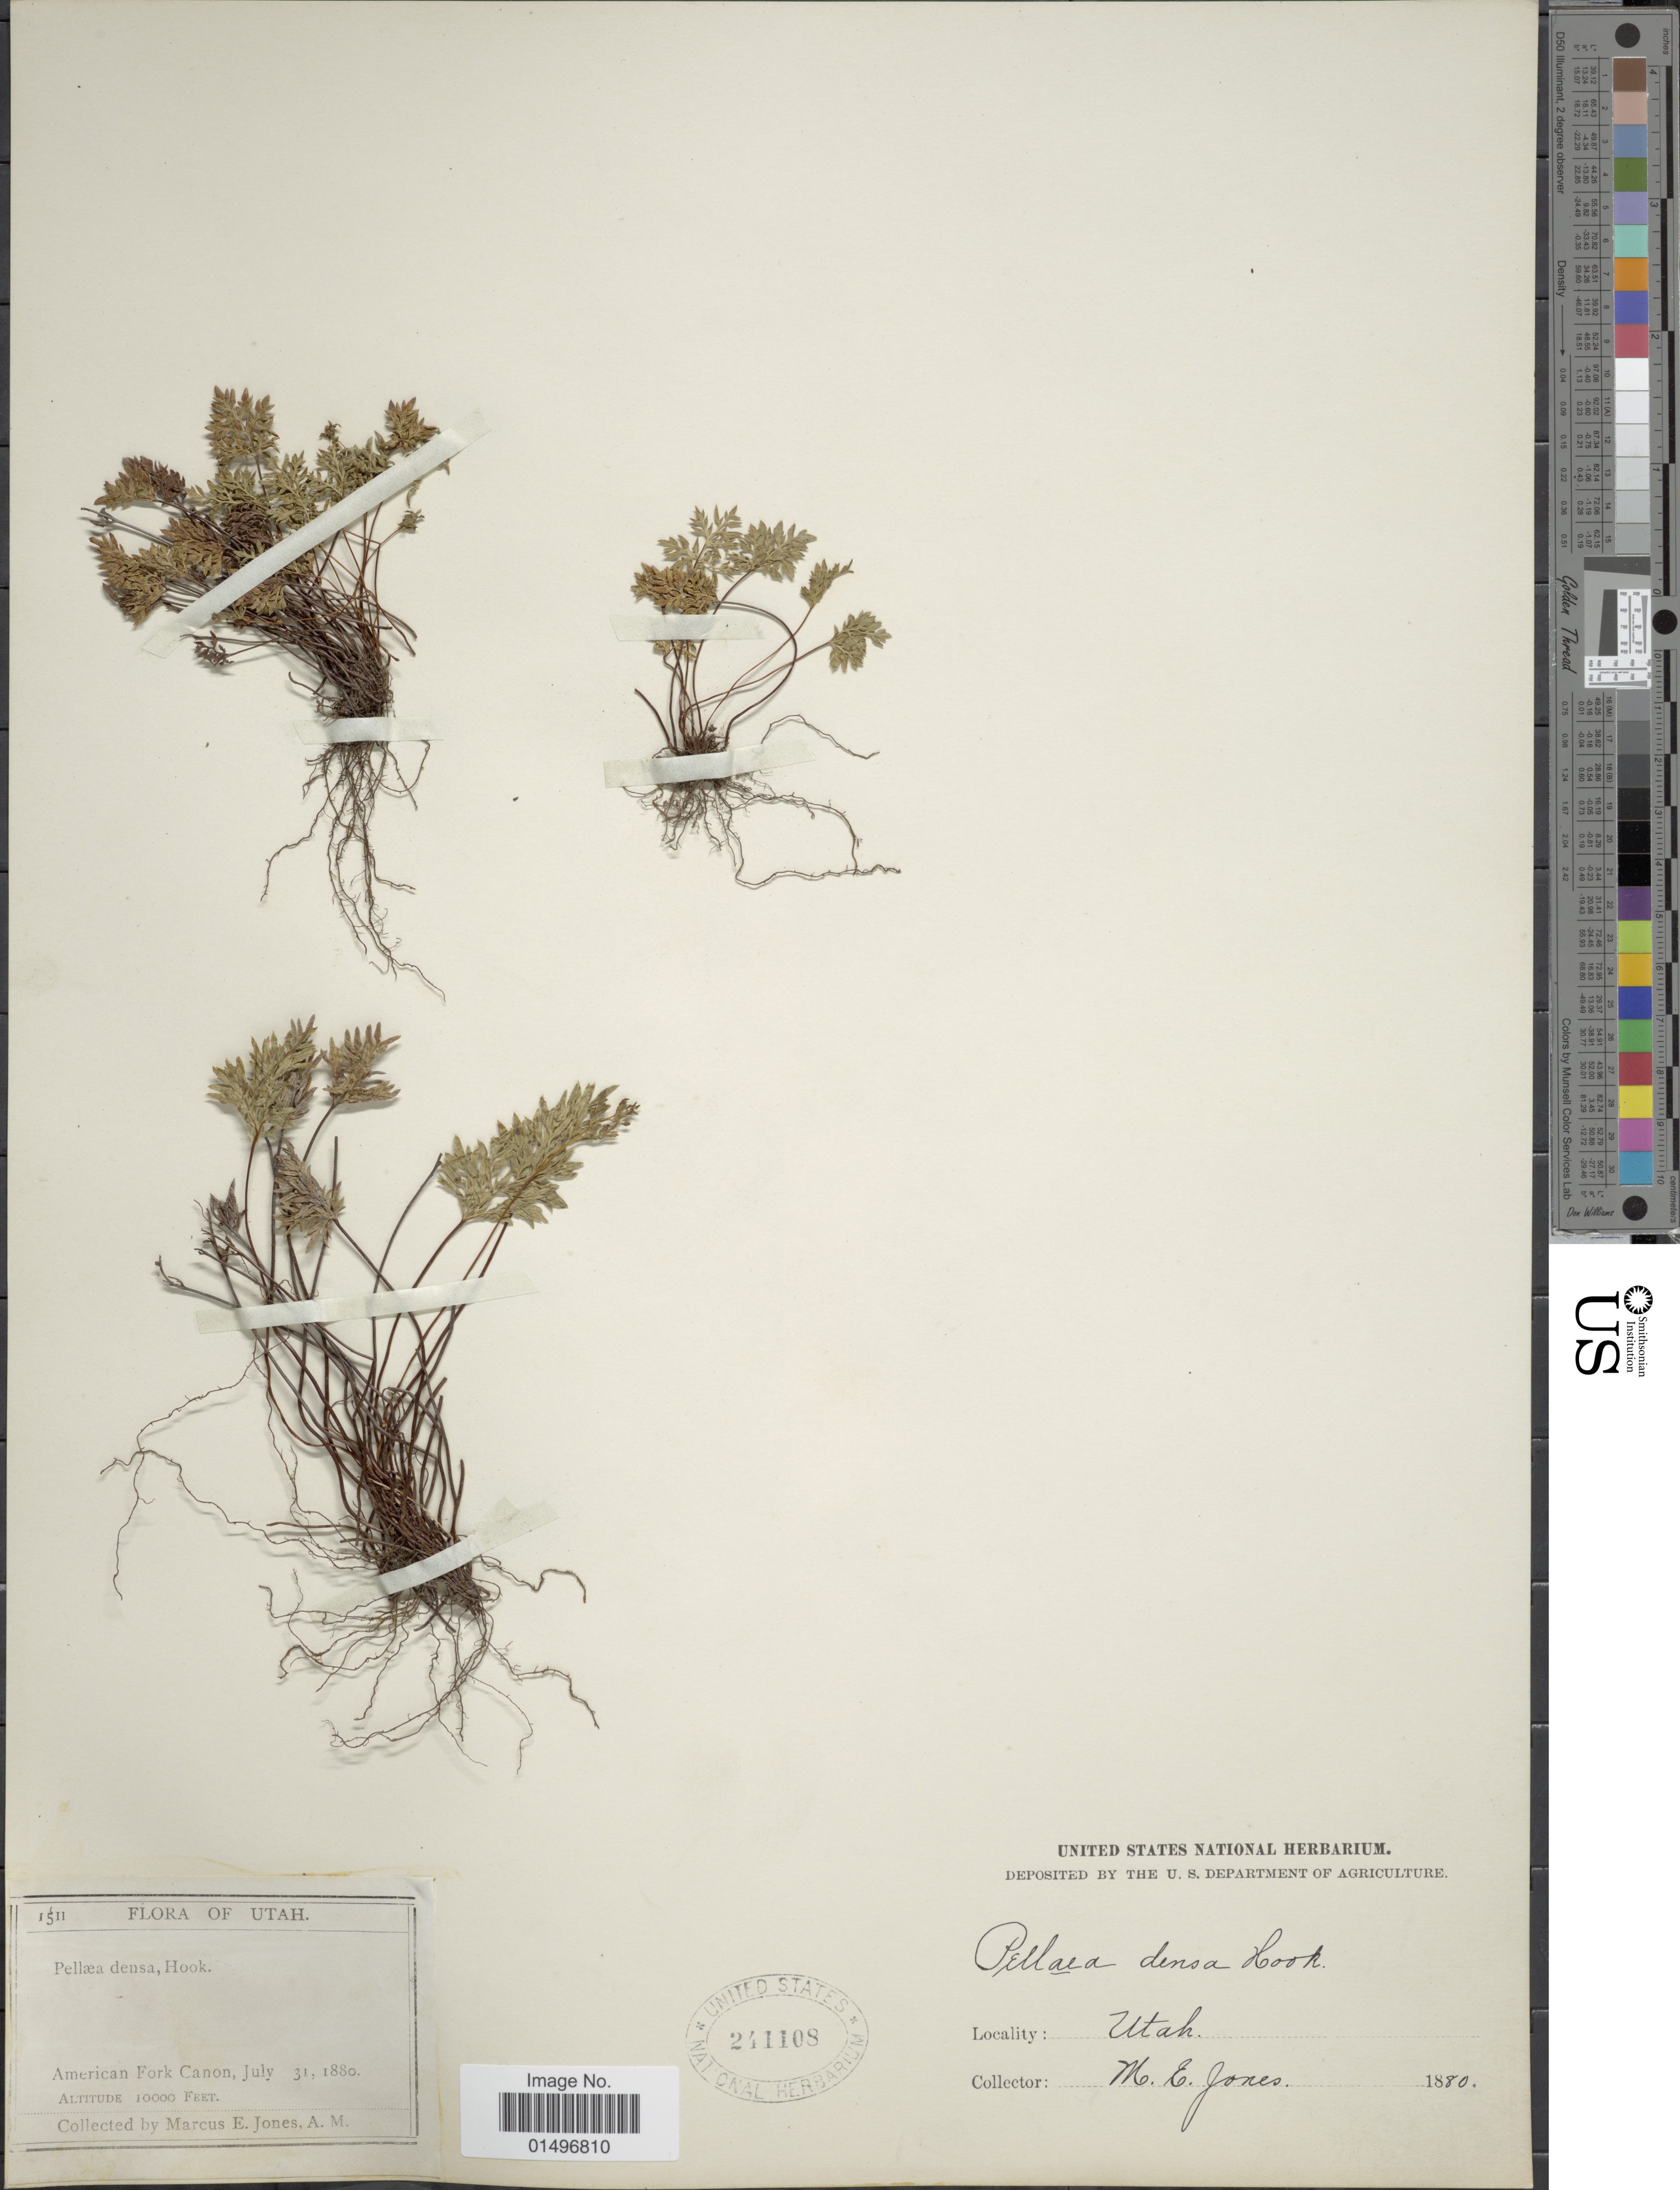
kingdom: Plantae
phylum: Tracheophyta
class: Polypodiopsida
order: Polypodiales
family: Pteridaceae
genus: Aspidotis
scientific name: Aspidotis densa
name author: (Brack.) Lellinger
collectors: M. E. Jones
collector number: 1511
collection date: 1880-07-31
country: United States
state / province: Utah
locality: Utah, American Fork Canon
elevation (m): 3048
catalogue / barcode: US 241108